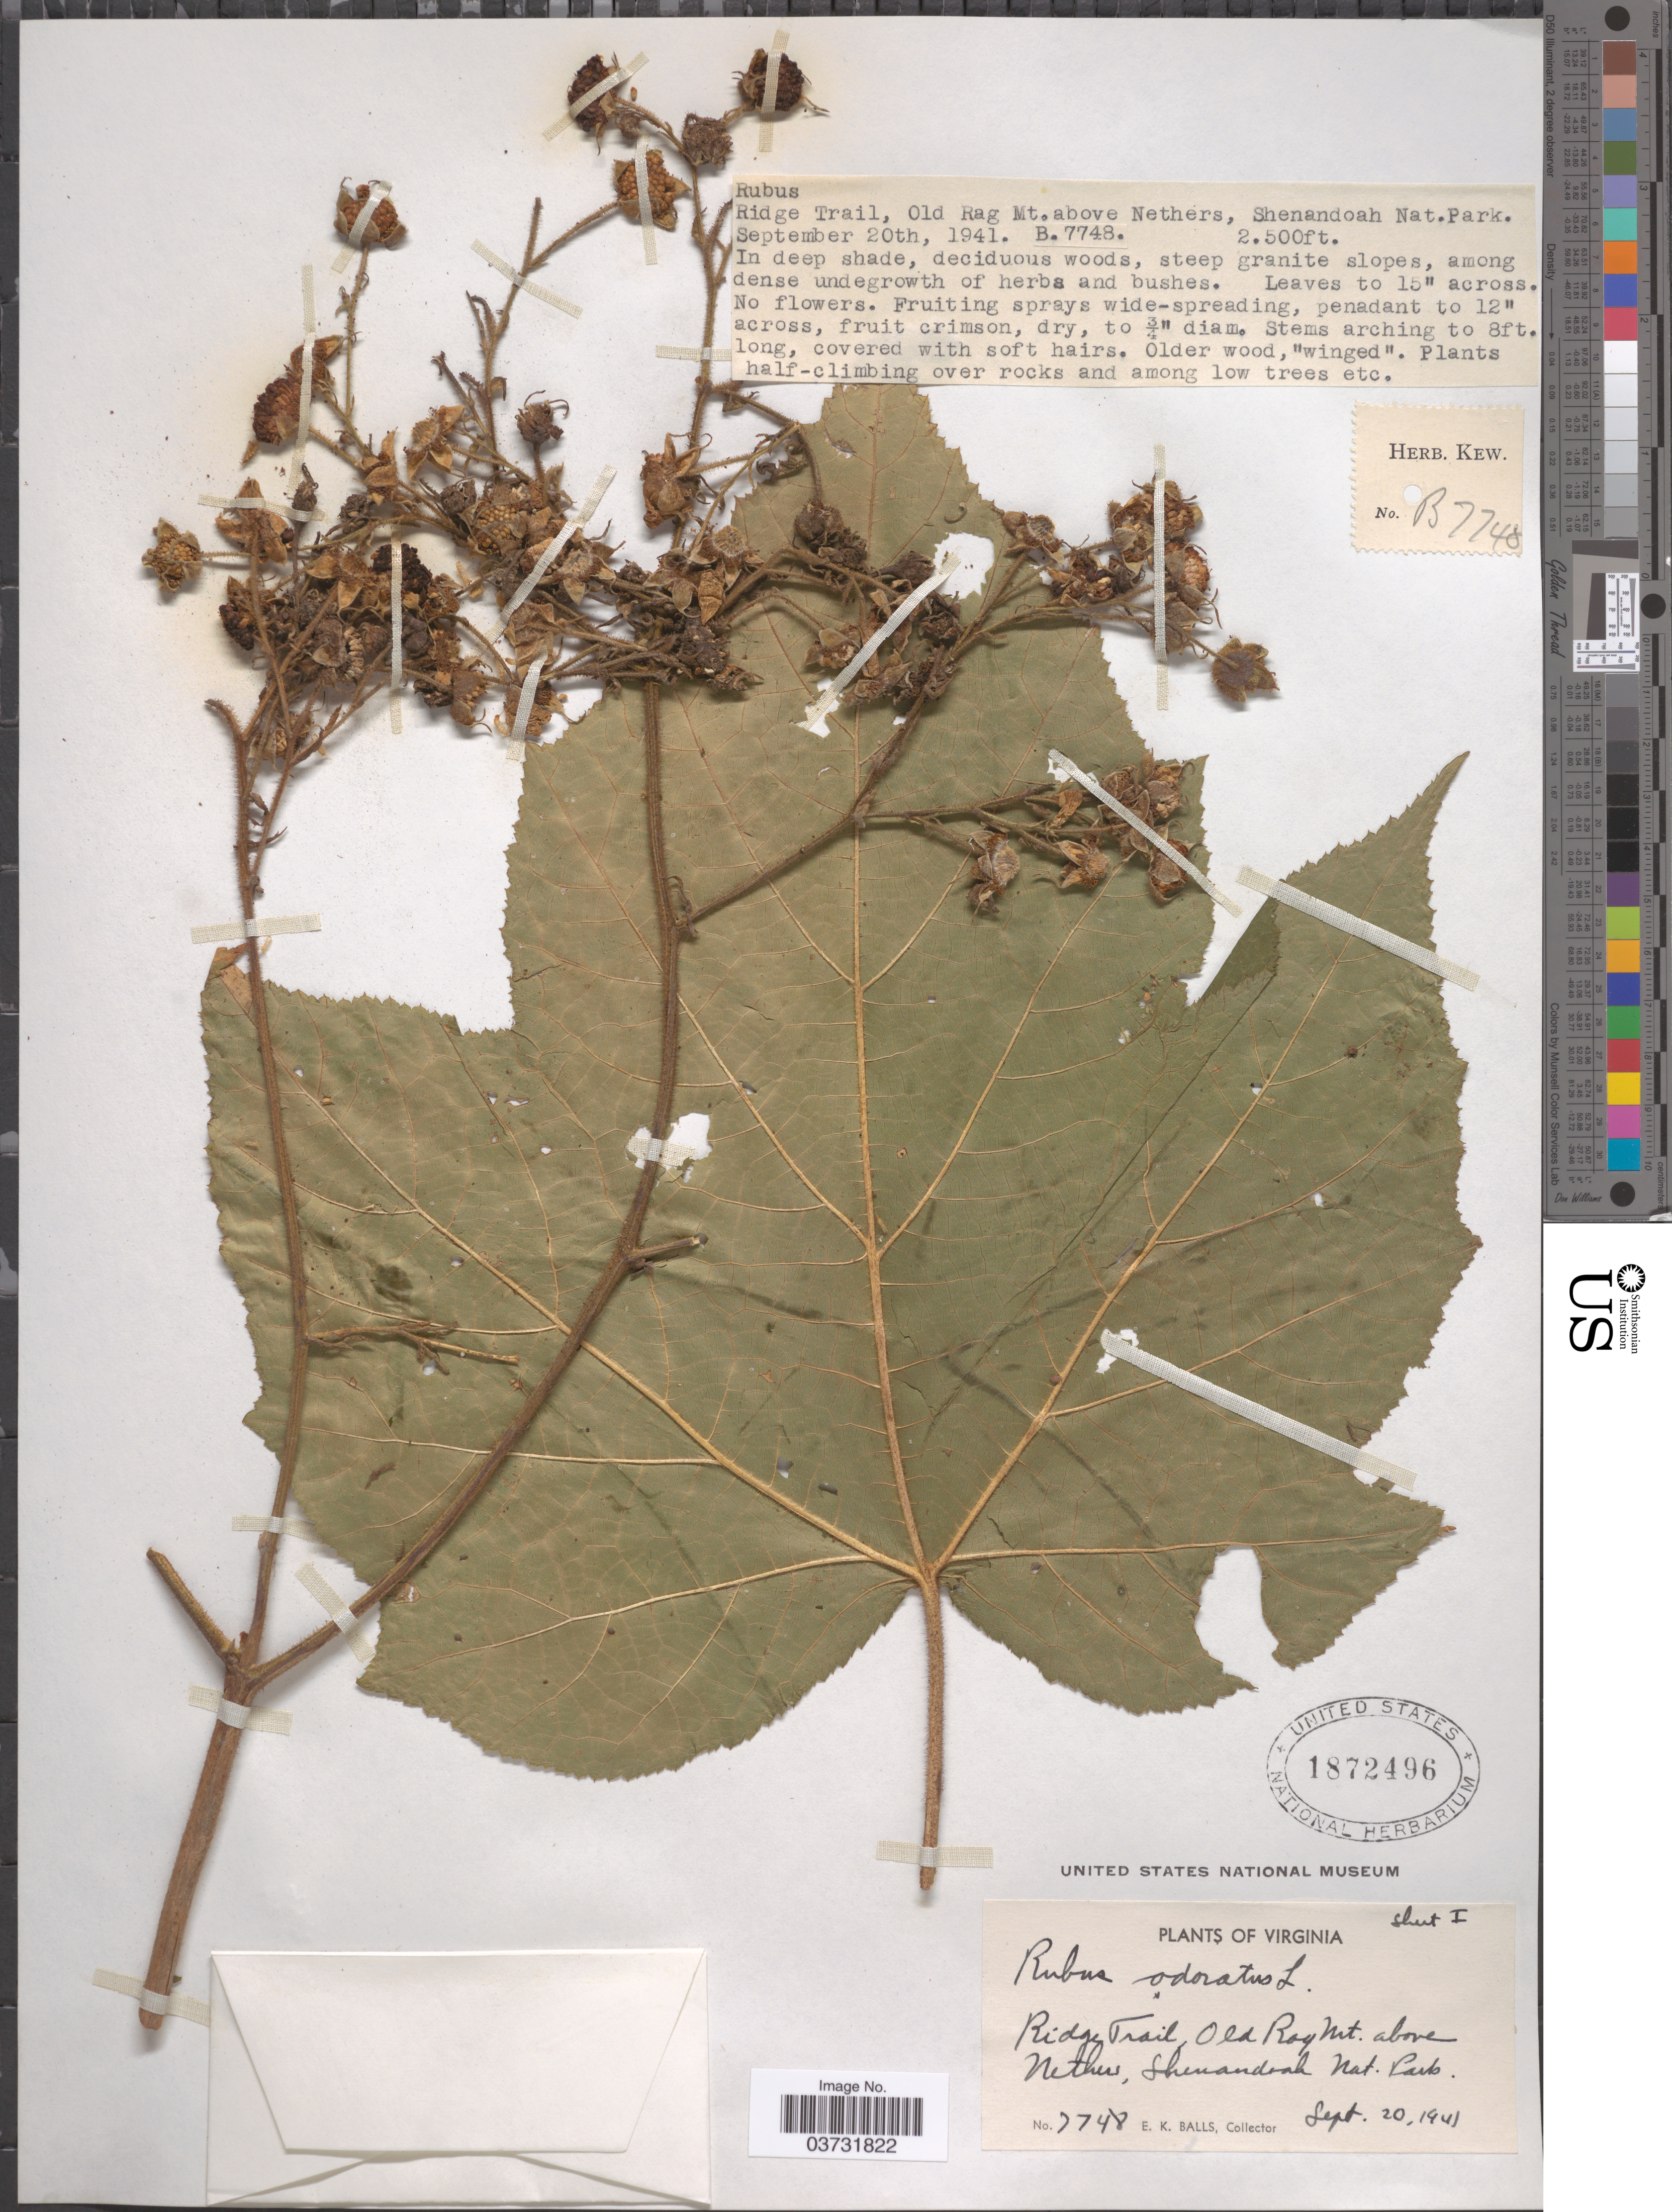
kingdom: Plantae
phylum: Tracheophyta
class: Magnoliopsida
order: Rosales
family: Rosaceae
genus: Rubus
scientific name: Rubus odoratus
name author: L.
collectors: E. K. Balls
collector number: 7748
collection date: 1941-09-20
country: United States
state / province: Virginia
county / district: Madison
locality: Ridge Trail, Old Rag Mt. - above Nethers, Shenandoah Nat. Park.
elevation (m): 762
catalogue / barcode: US 1872496